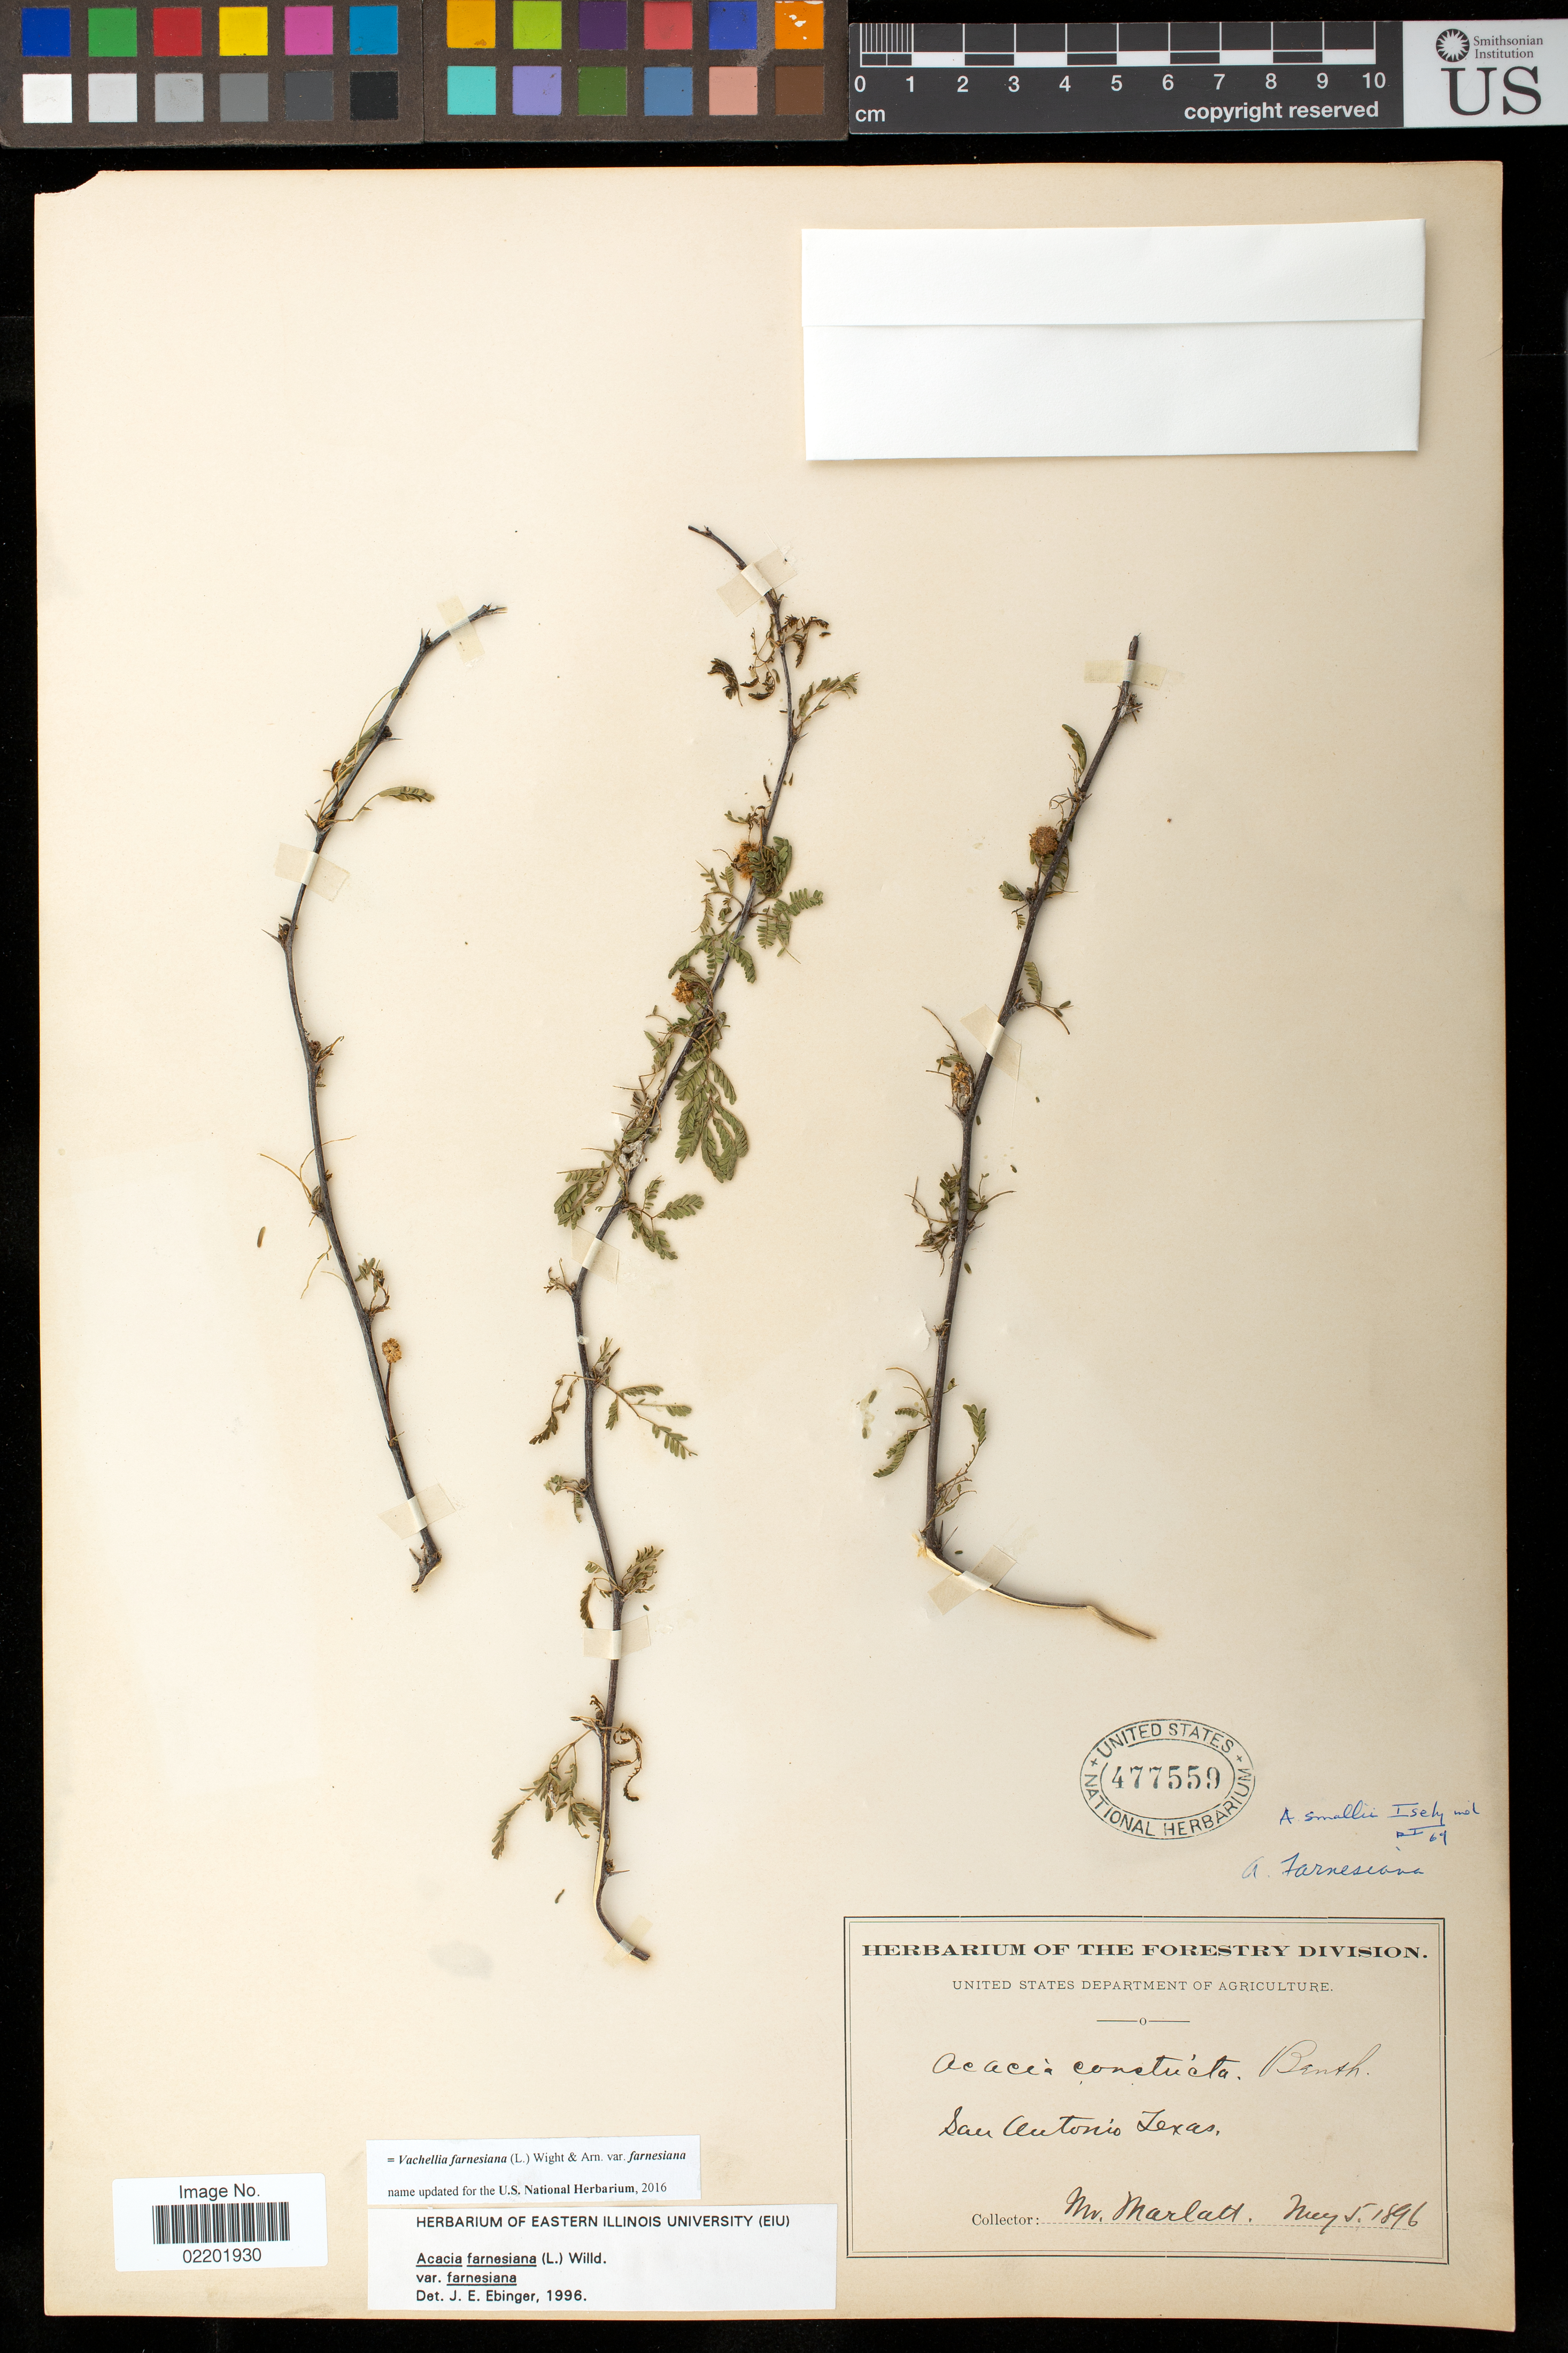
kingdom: Plantae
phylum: Tracheophyta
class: Magnoliopsida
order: Fabales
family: Fabaceae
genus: Vachellia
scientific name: Vachellia farnesiana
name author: (L.) Wight & Arn.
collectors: C. Marlatt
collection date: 1896-05-05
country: United States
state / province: Texas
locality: San Antonio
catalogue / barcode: US 477559